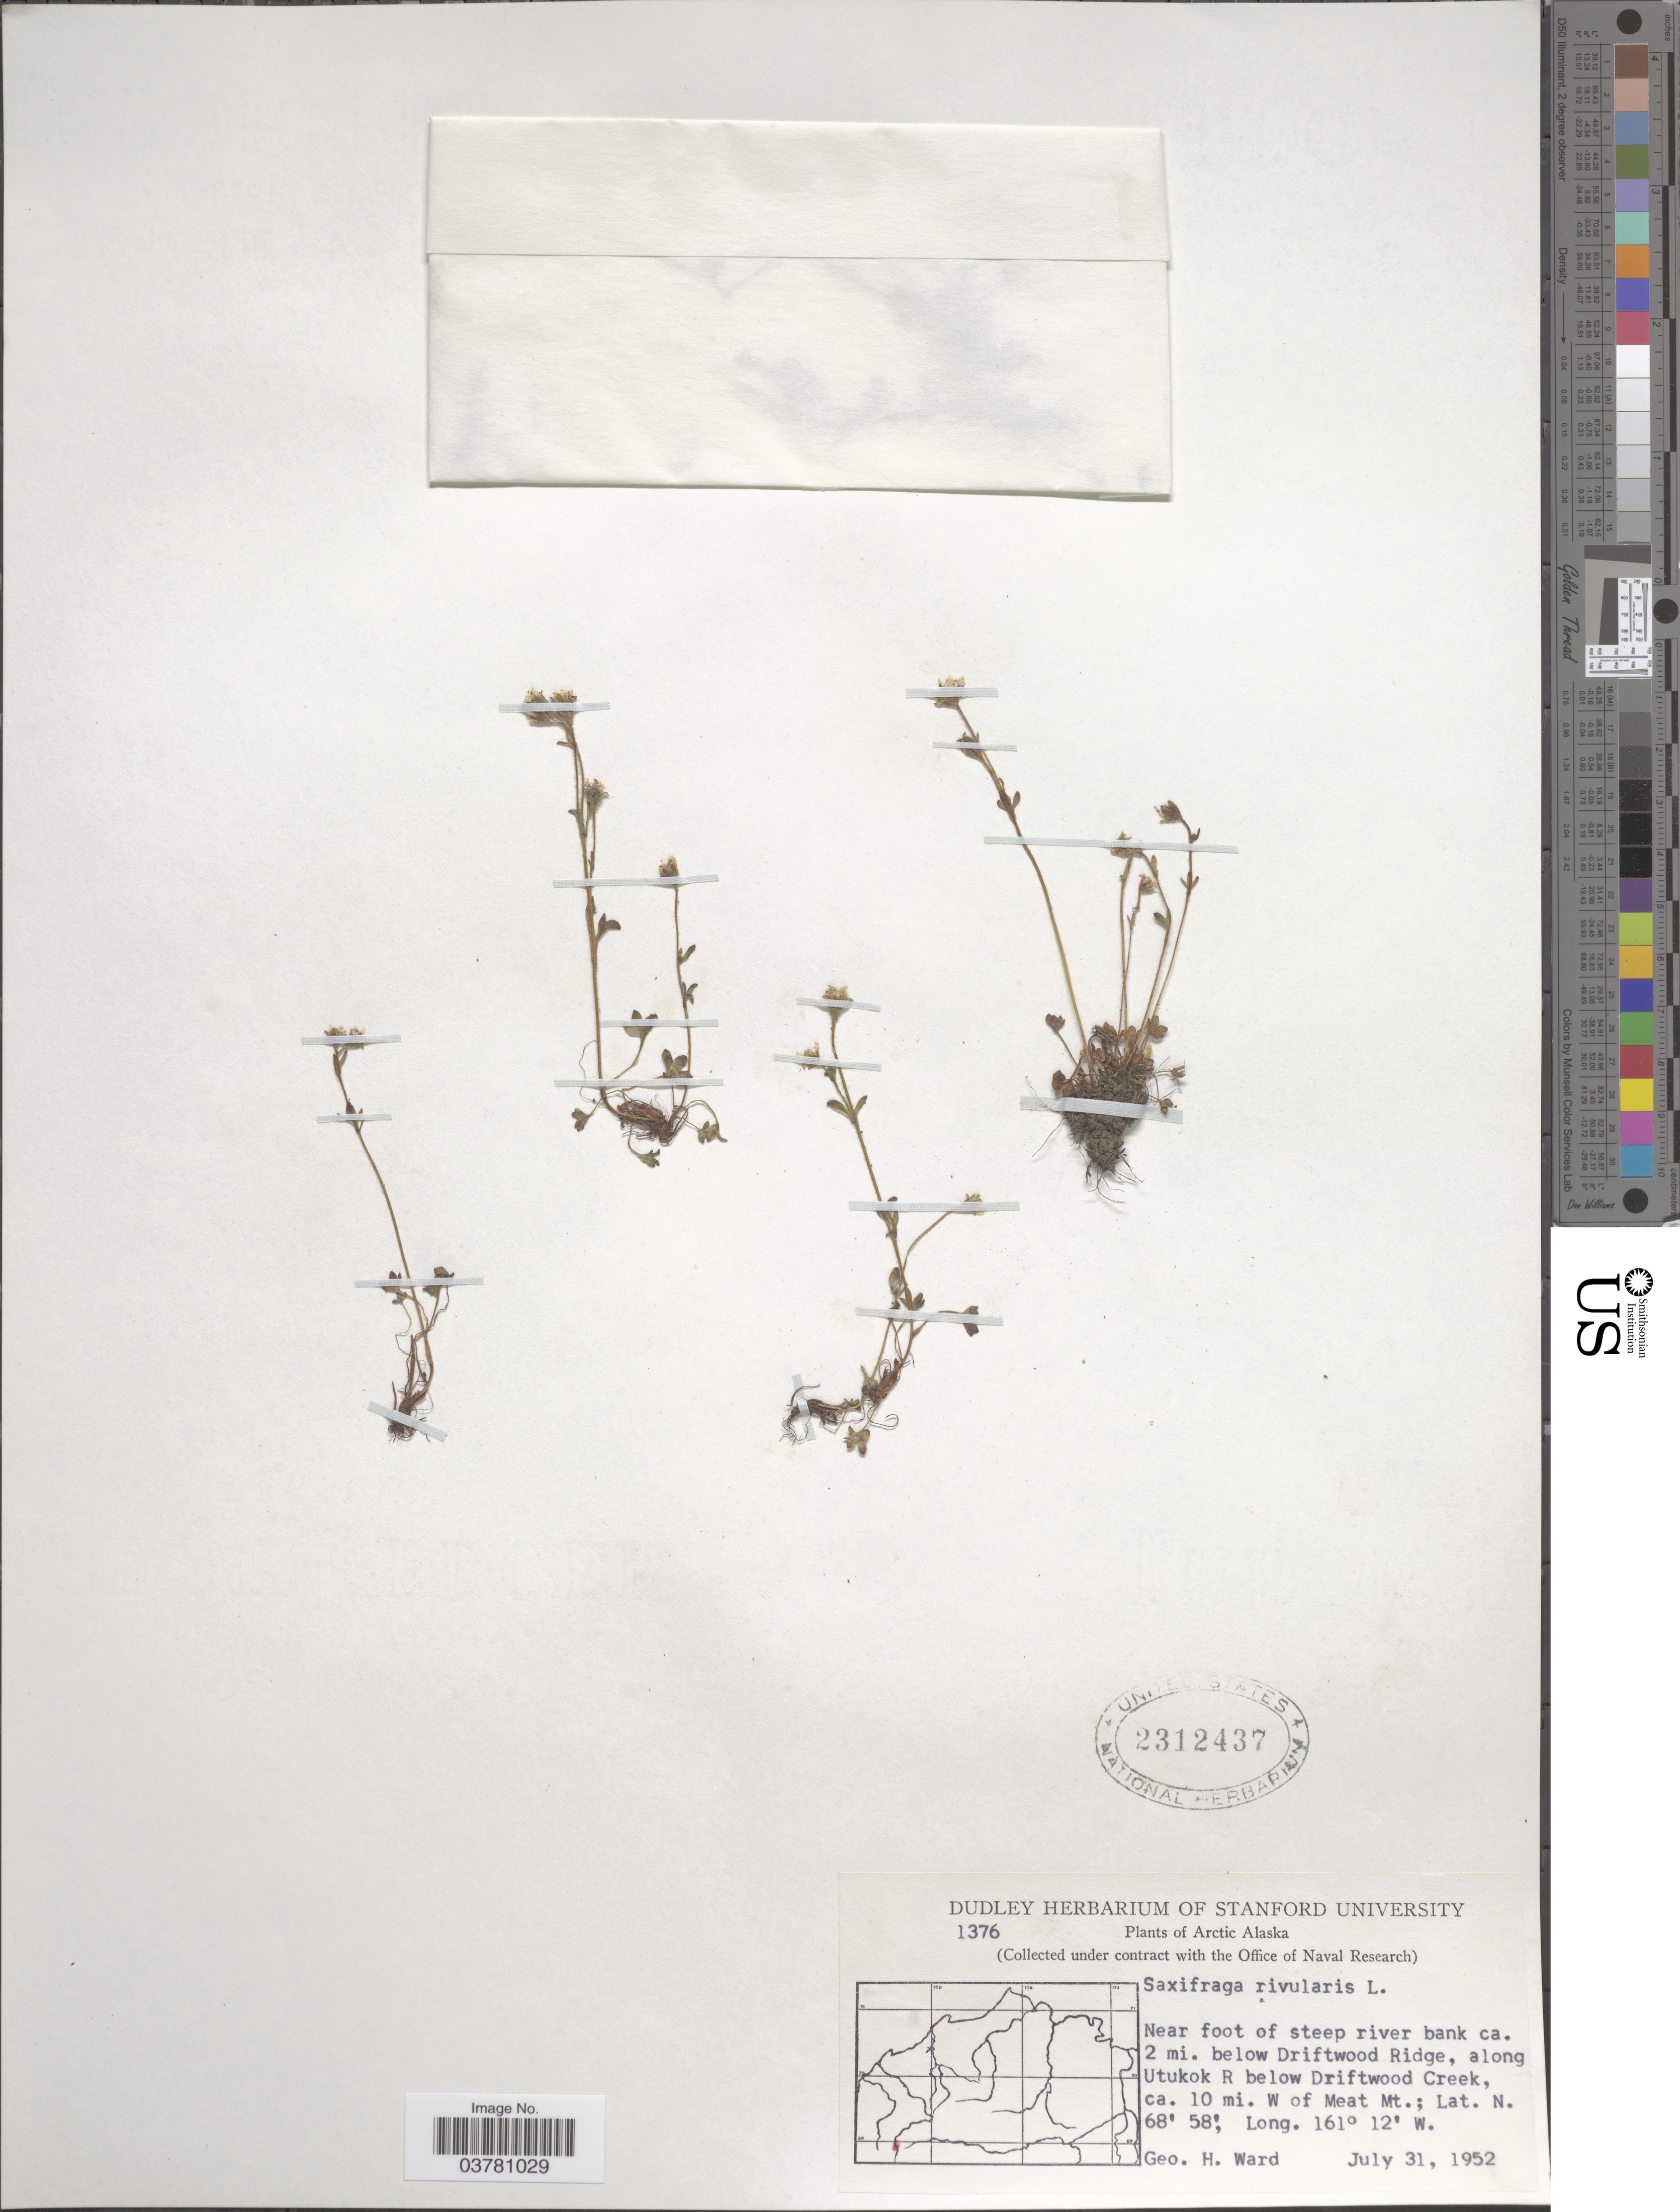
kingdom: Plantae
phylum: Tracheophyta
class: Magnoliopsida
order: Saxifragales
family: Saxifragaceae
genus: Saxifraga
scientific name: Saxifraga rivularis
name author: L.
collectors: G. H. Ward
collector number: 1376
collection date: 1952-07-31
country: United States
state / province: Alaska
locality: Arctic Alaska. Near foot of steep river bank ca. 2 mi. below Driftwood Ridge, along Utukok R below Driftwood Creek, ca. 10 mi. W of Meat Mt.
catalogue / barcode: US 2312437